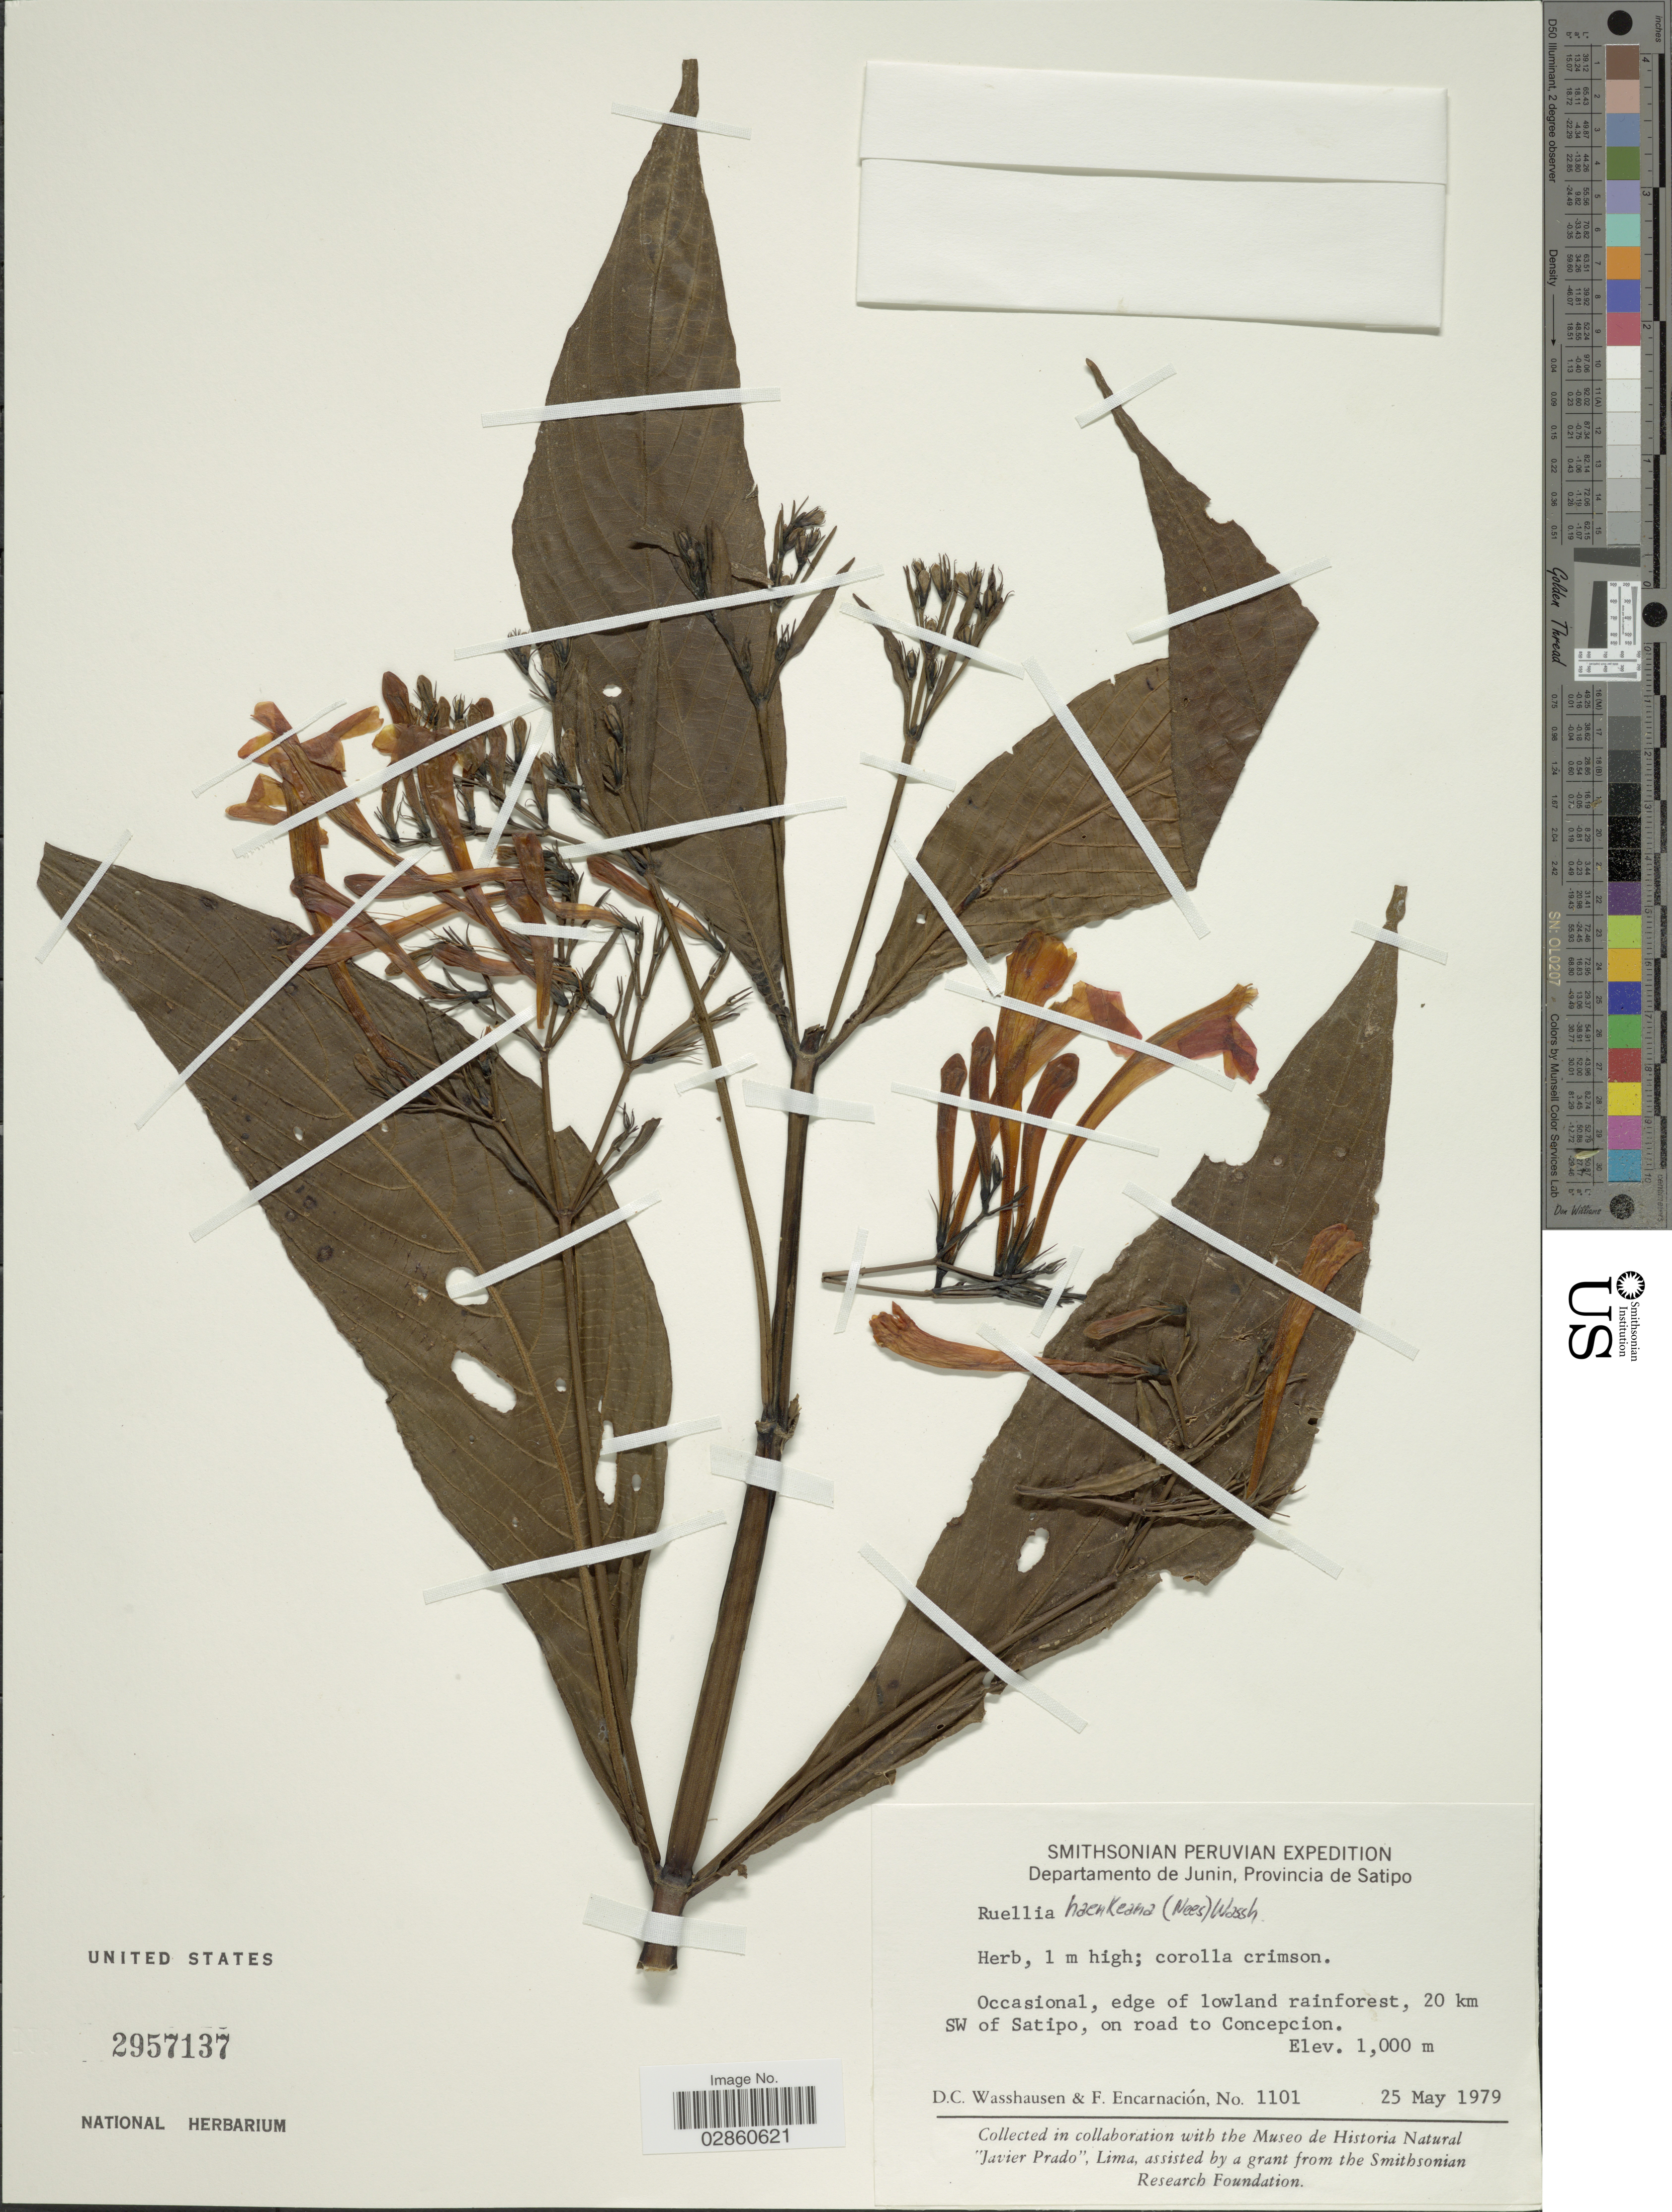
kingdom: Plantae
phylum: Tracheophyta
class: Magnoliopsida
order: Lamiales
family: Acanthaceae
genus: Ruellia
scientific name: Ruellia haenkeana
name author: (Nees) Wassh.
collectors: D. C. Wasshausen & F. Encarnación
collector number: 1101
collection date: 1979-05-25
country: Peru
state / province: Junín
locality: Departamento de Junin, Provincia de Satipo. Occasional, edge of lowland rainforest, 20 km SW of Satipo, on road to Concepcion.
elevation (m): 1000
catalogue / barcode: US 2957137